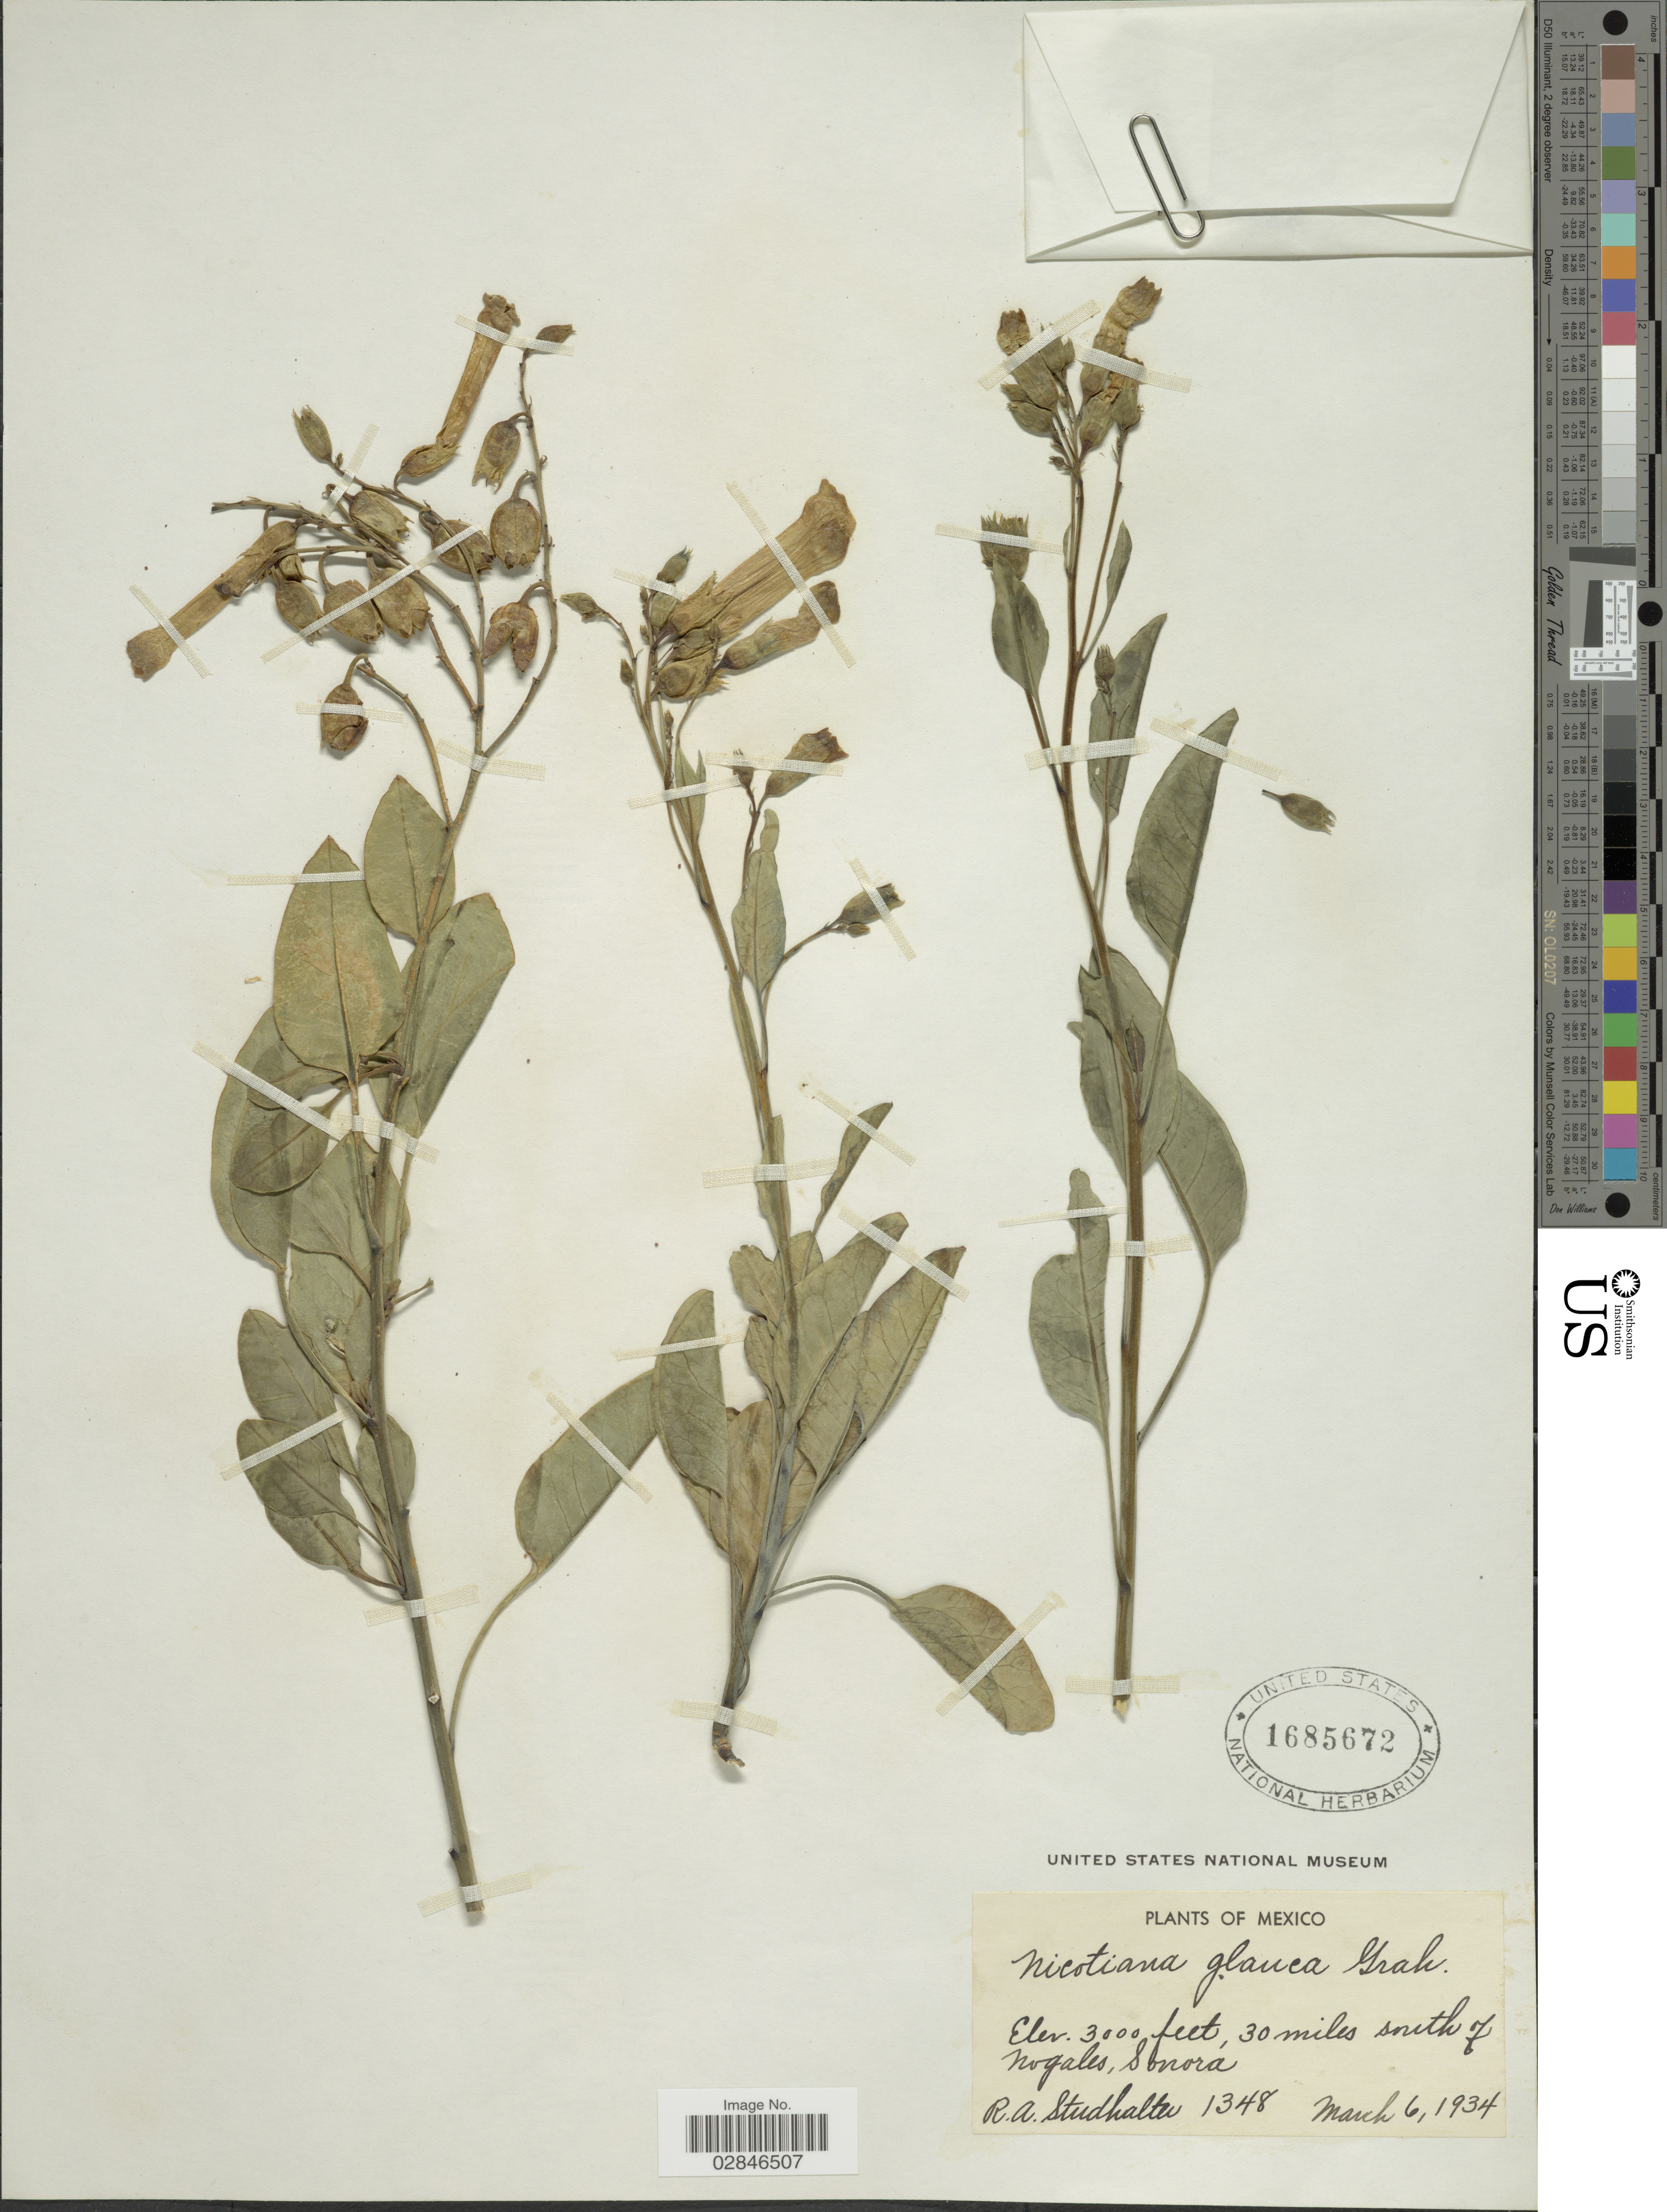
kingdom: Plantae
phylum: Tracheophyta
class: Magnoliopsida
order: Solanales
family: Solanaceae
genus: Nicotiana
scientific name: Nicotiana glauca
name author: Graham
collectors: R. Studhalter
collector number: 1348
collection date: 1934-03-06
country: Mexico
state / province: Sonora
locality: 30 miles south of Nogales.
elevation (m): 914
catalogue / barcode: US 1685672